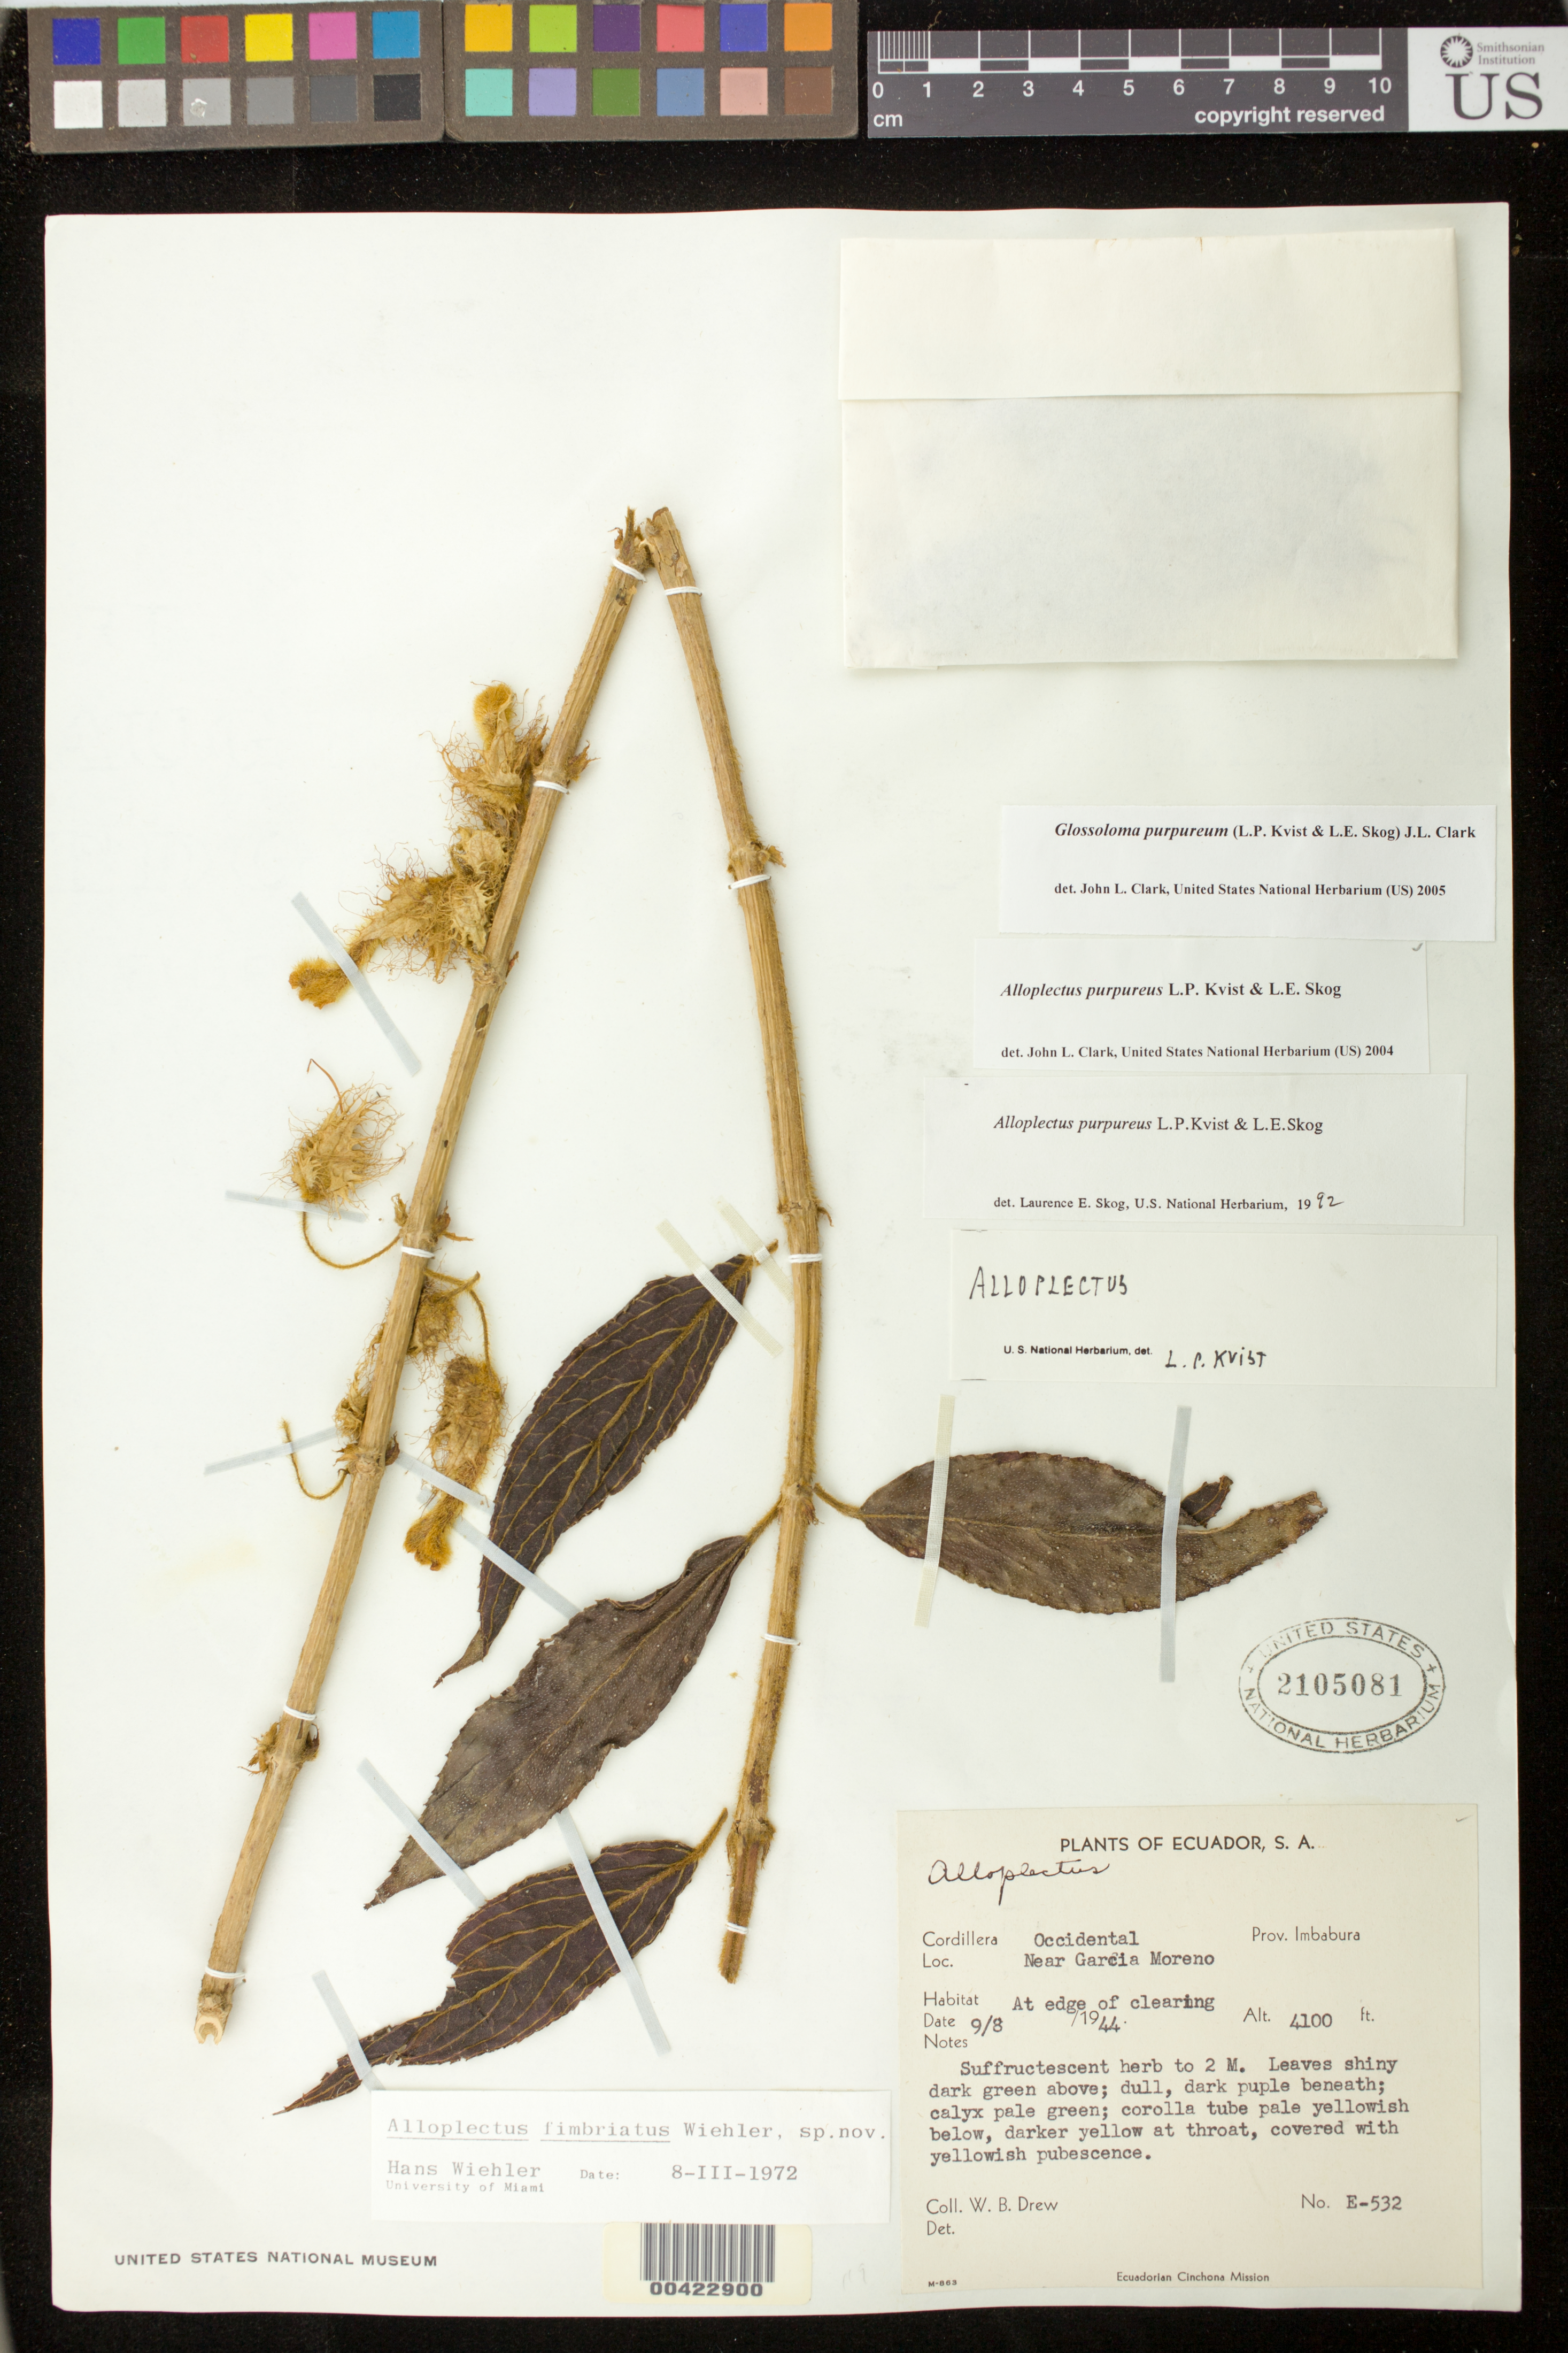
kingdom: Plantae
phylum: Tracheophyta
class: Magnoliopsida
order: Lamiales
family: Gesneriaceae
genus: Glossoloma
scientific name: Glossoloma purpureum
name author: (L.P. Kvist & L.E. Skog) J.L. Clark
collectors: W. B. Drew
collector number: E- 532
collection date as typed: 09 Aug 1944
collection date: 1944-08-09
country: Ecuador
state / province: Imbabura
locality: Near Garcia Moreno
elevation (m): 1250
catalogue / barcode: US 2105081